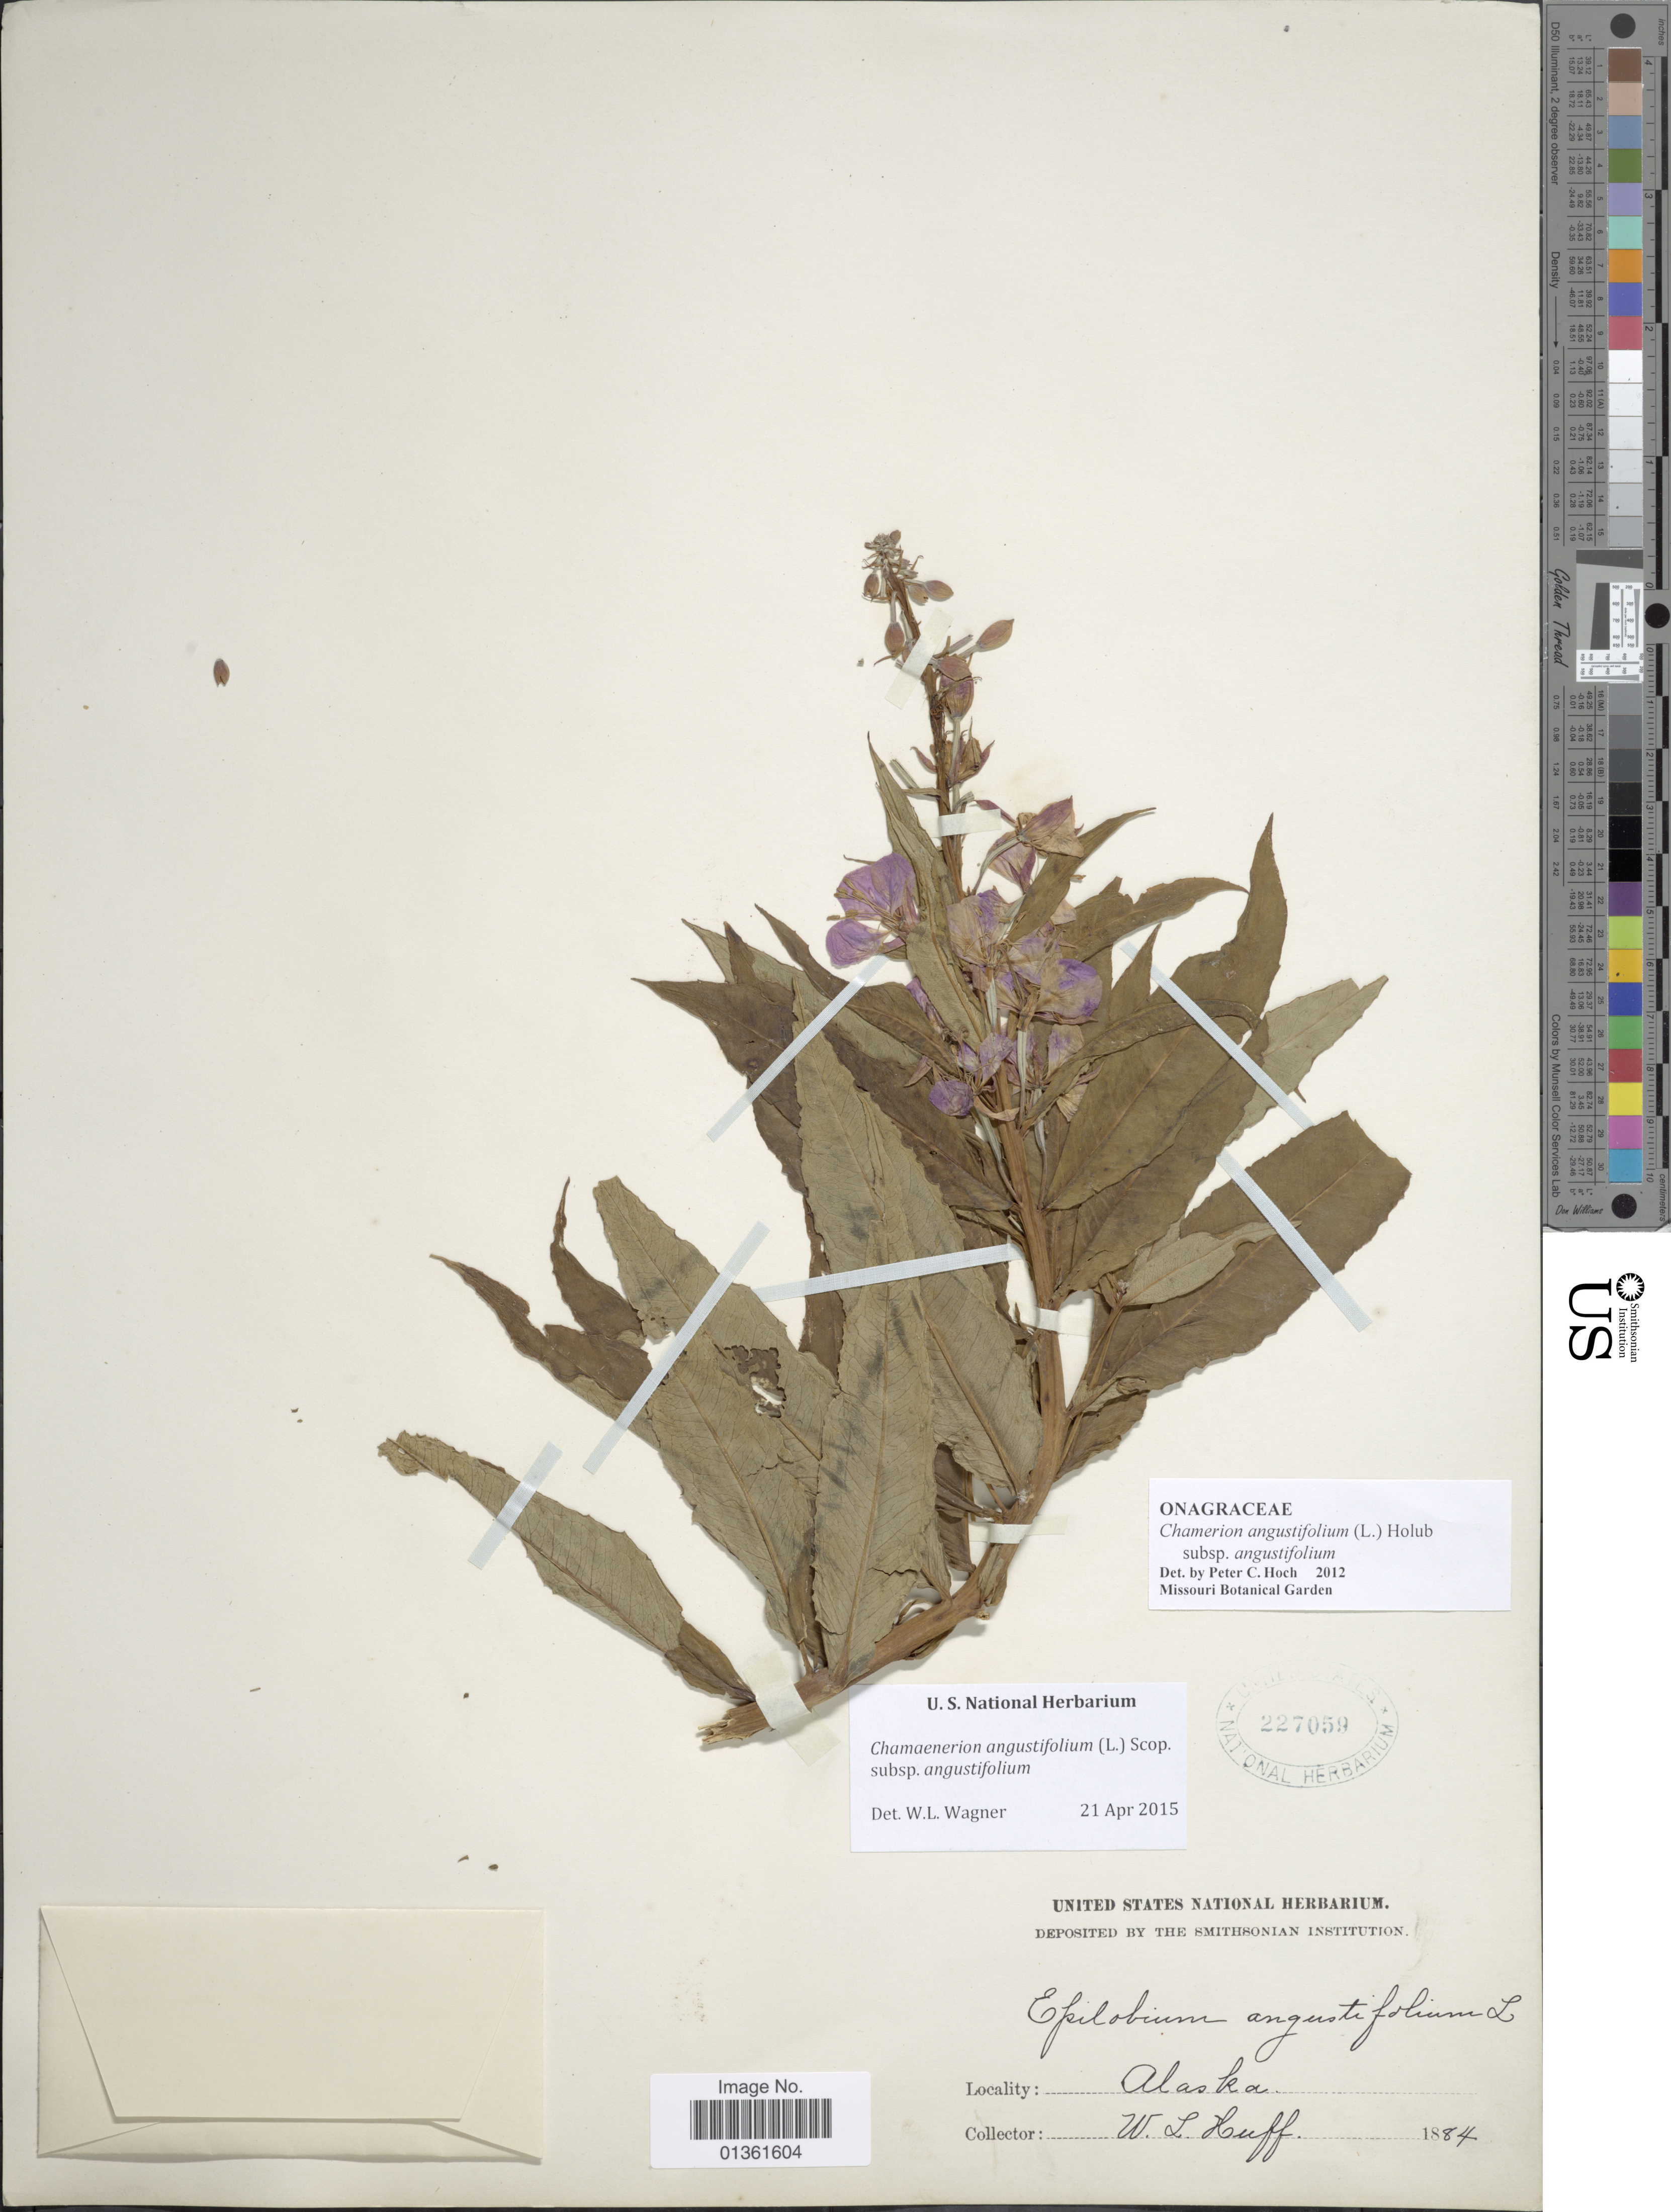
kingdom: Plantae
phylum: Tracheophyta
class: Magnoliopsida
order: Myrtales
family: Onagraceae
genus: Chamaenerion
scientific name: Chamaenerion angustifolium subsp. angustifolium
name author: (L.) Scop.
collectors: W. Huff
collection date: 1884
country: United States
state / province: Alaska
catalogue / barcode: US 227059